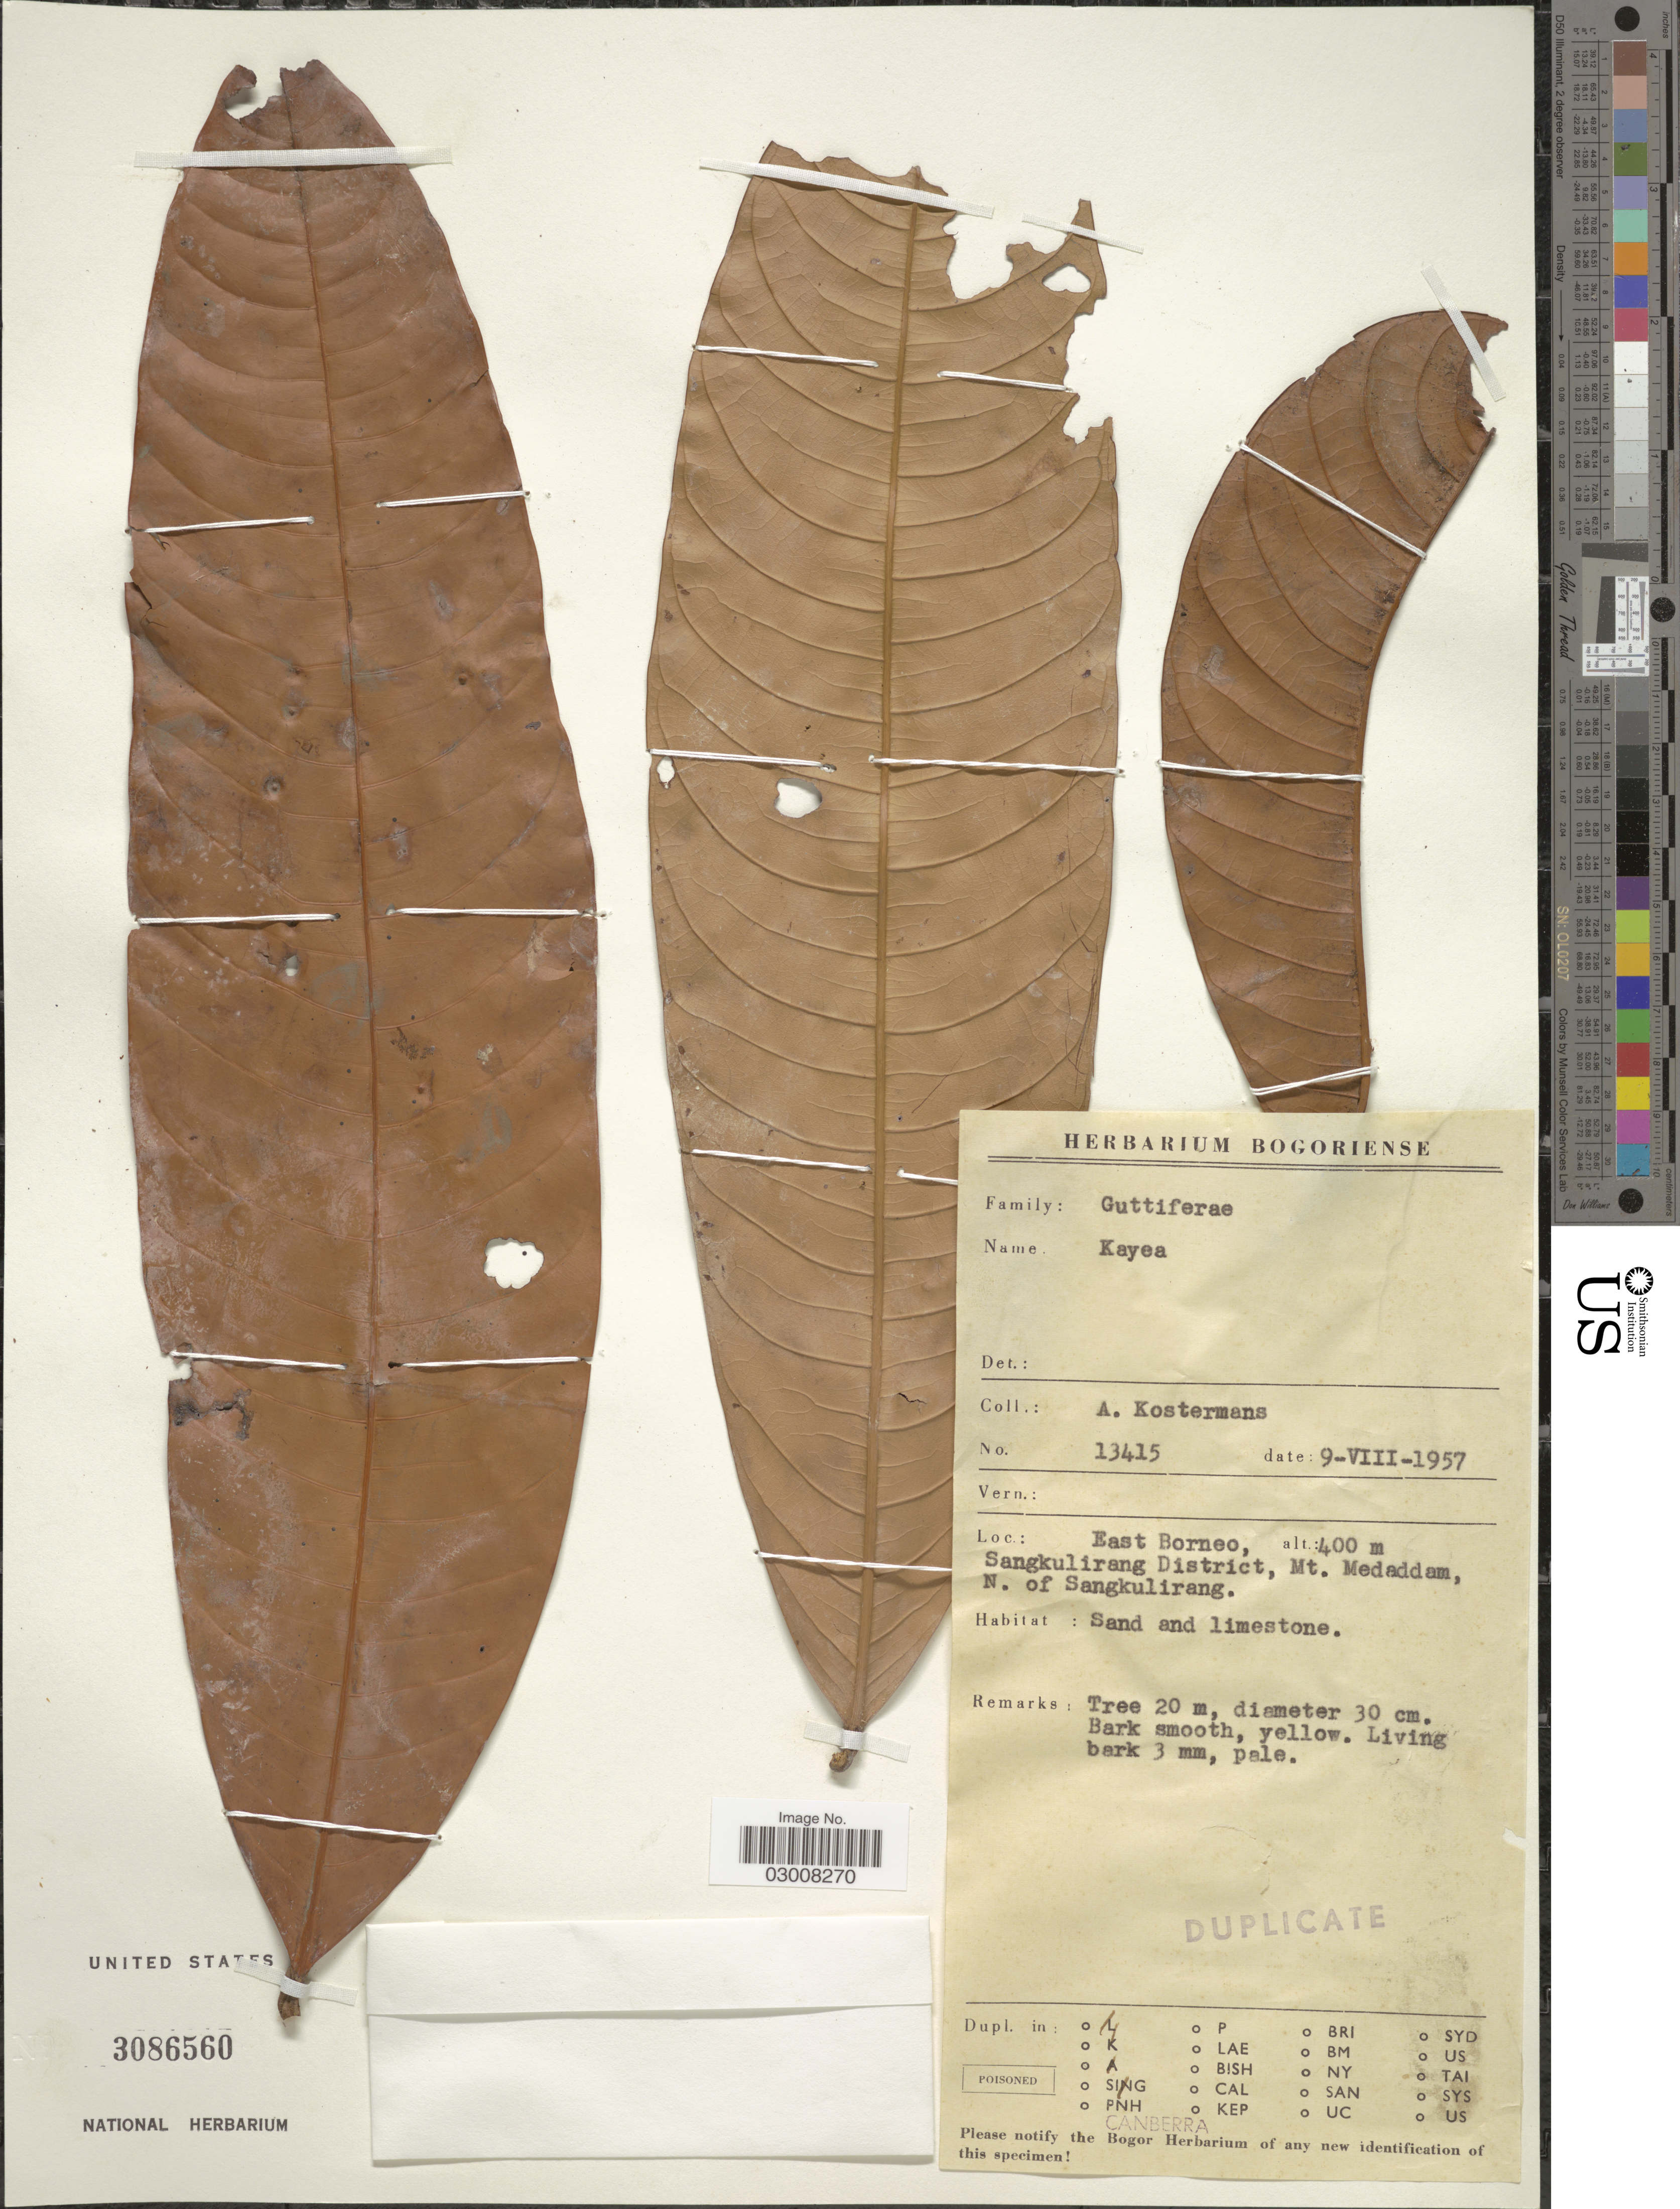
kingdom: Plantae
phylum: Tracheophyta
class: Magnoliopsida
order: Malpighiales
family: Calophyllaceae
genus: Kayea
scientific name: Kayea sp.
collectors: A. J. G. Kostermans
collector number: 13415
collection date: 1957-08-09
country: Indonesia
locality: East Borneo, Sangkulirang District, Mt. Medaddam, N. of Sangkulirang.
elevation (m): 400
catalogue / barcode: US 3086560